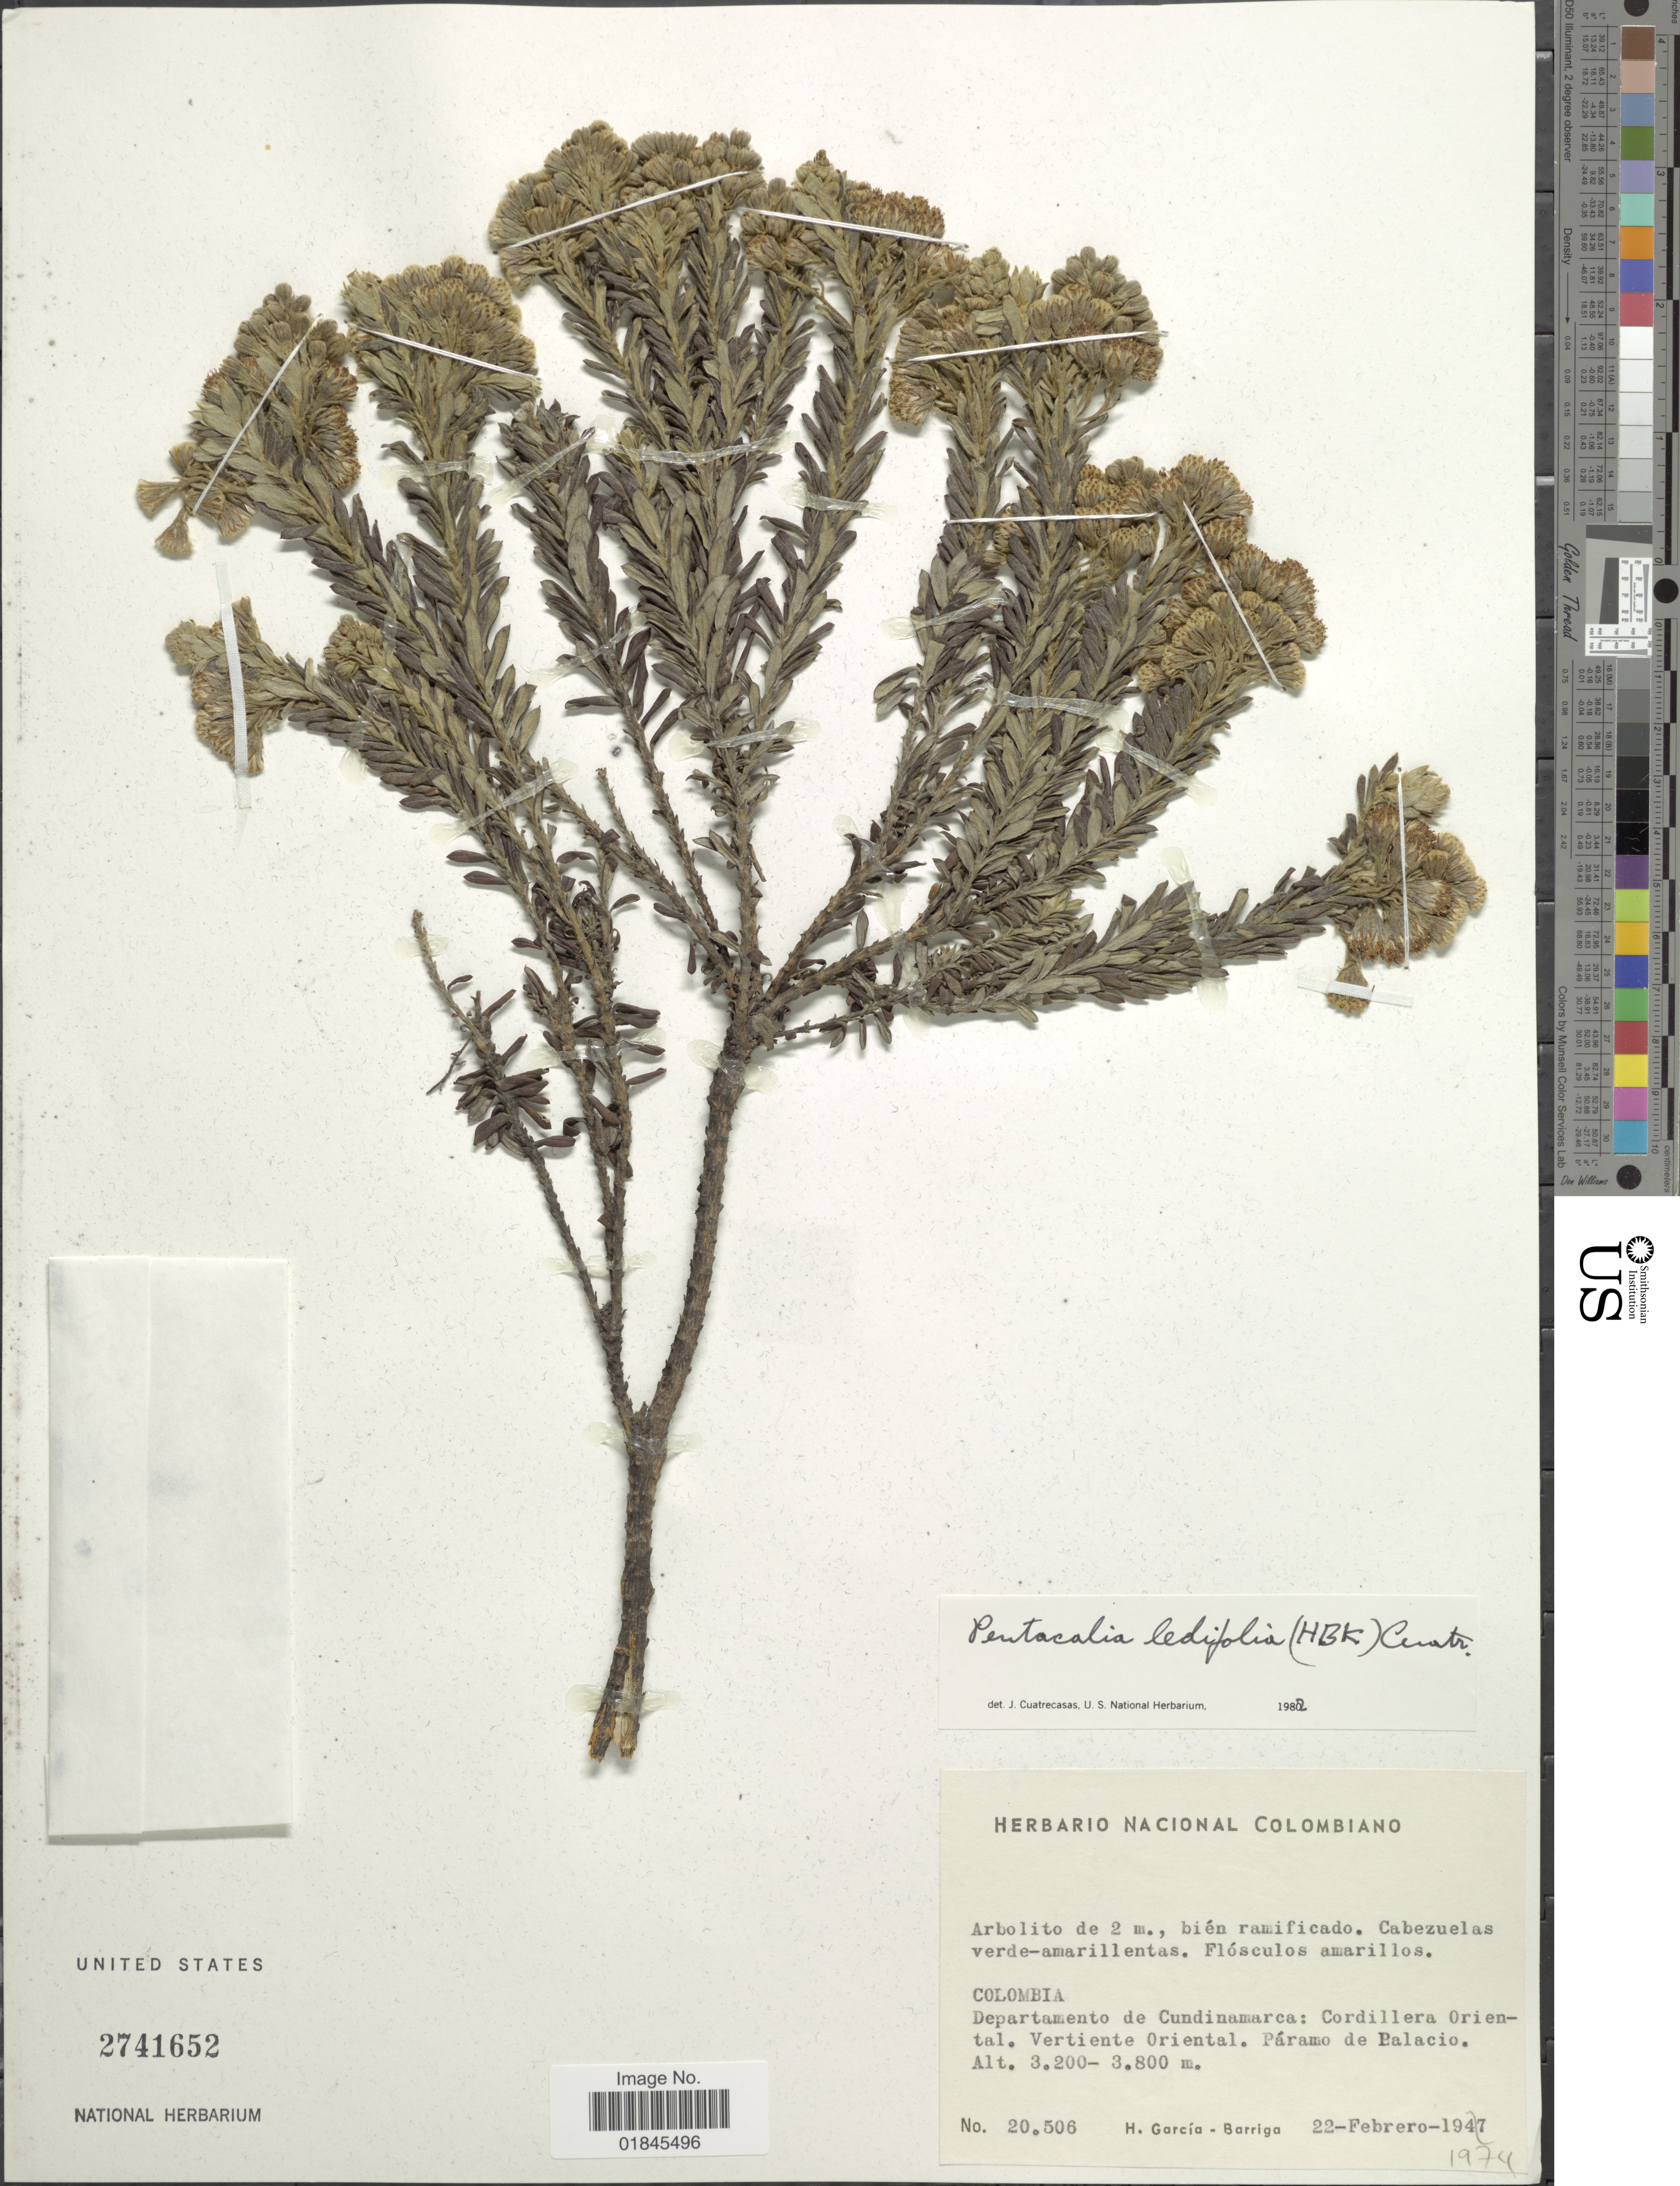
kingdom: Plantae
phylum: Tracheophyta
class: Magnoliopsida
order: Asterales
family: Asteraceae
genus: Pentacalia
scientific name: Pentacalia ledifolia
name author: (Kunth) Cuatrec.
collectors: H. García Barriga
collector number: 20506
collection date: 1974-02-22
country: Colombia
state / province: Cundinamarca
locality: Departamento de Cundinamarca: Cordillera Oriental. Vertiente Oriental. Páramo de Palacio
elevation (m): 3200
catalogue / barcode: US 2741652